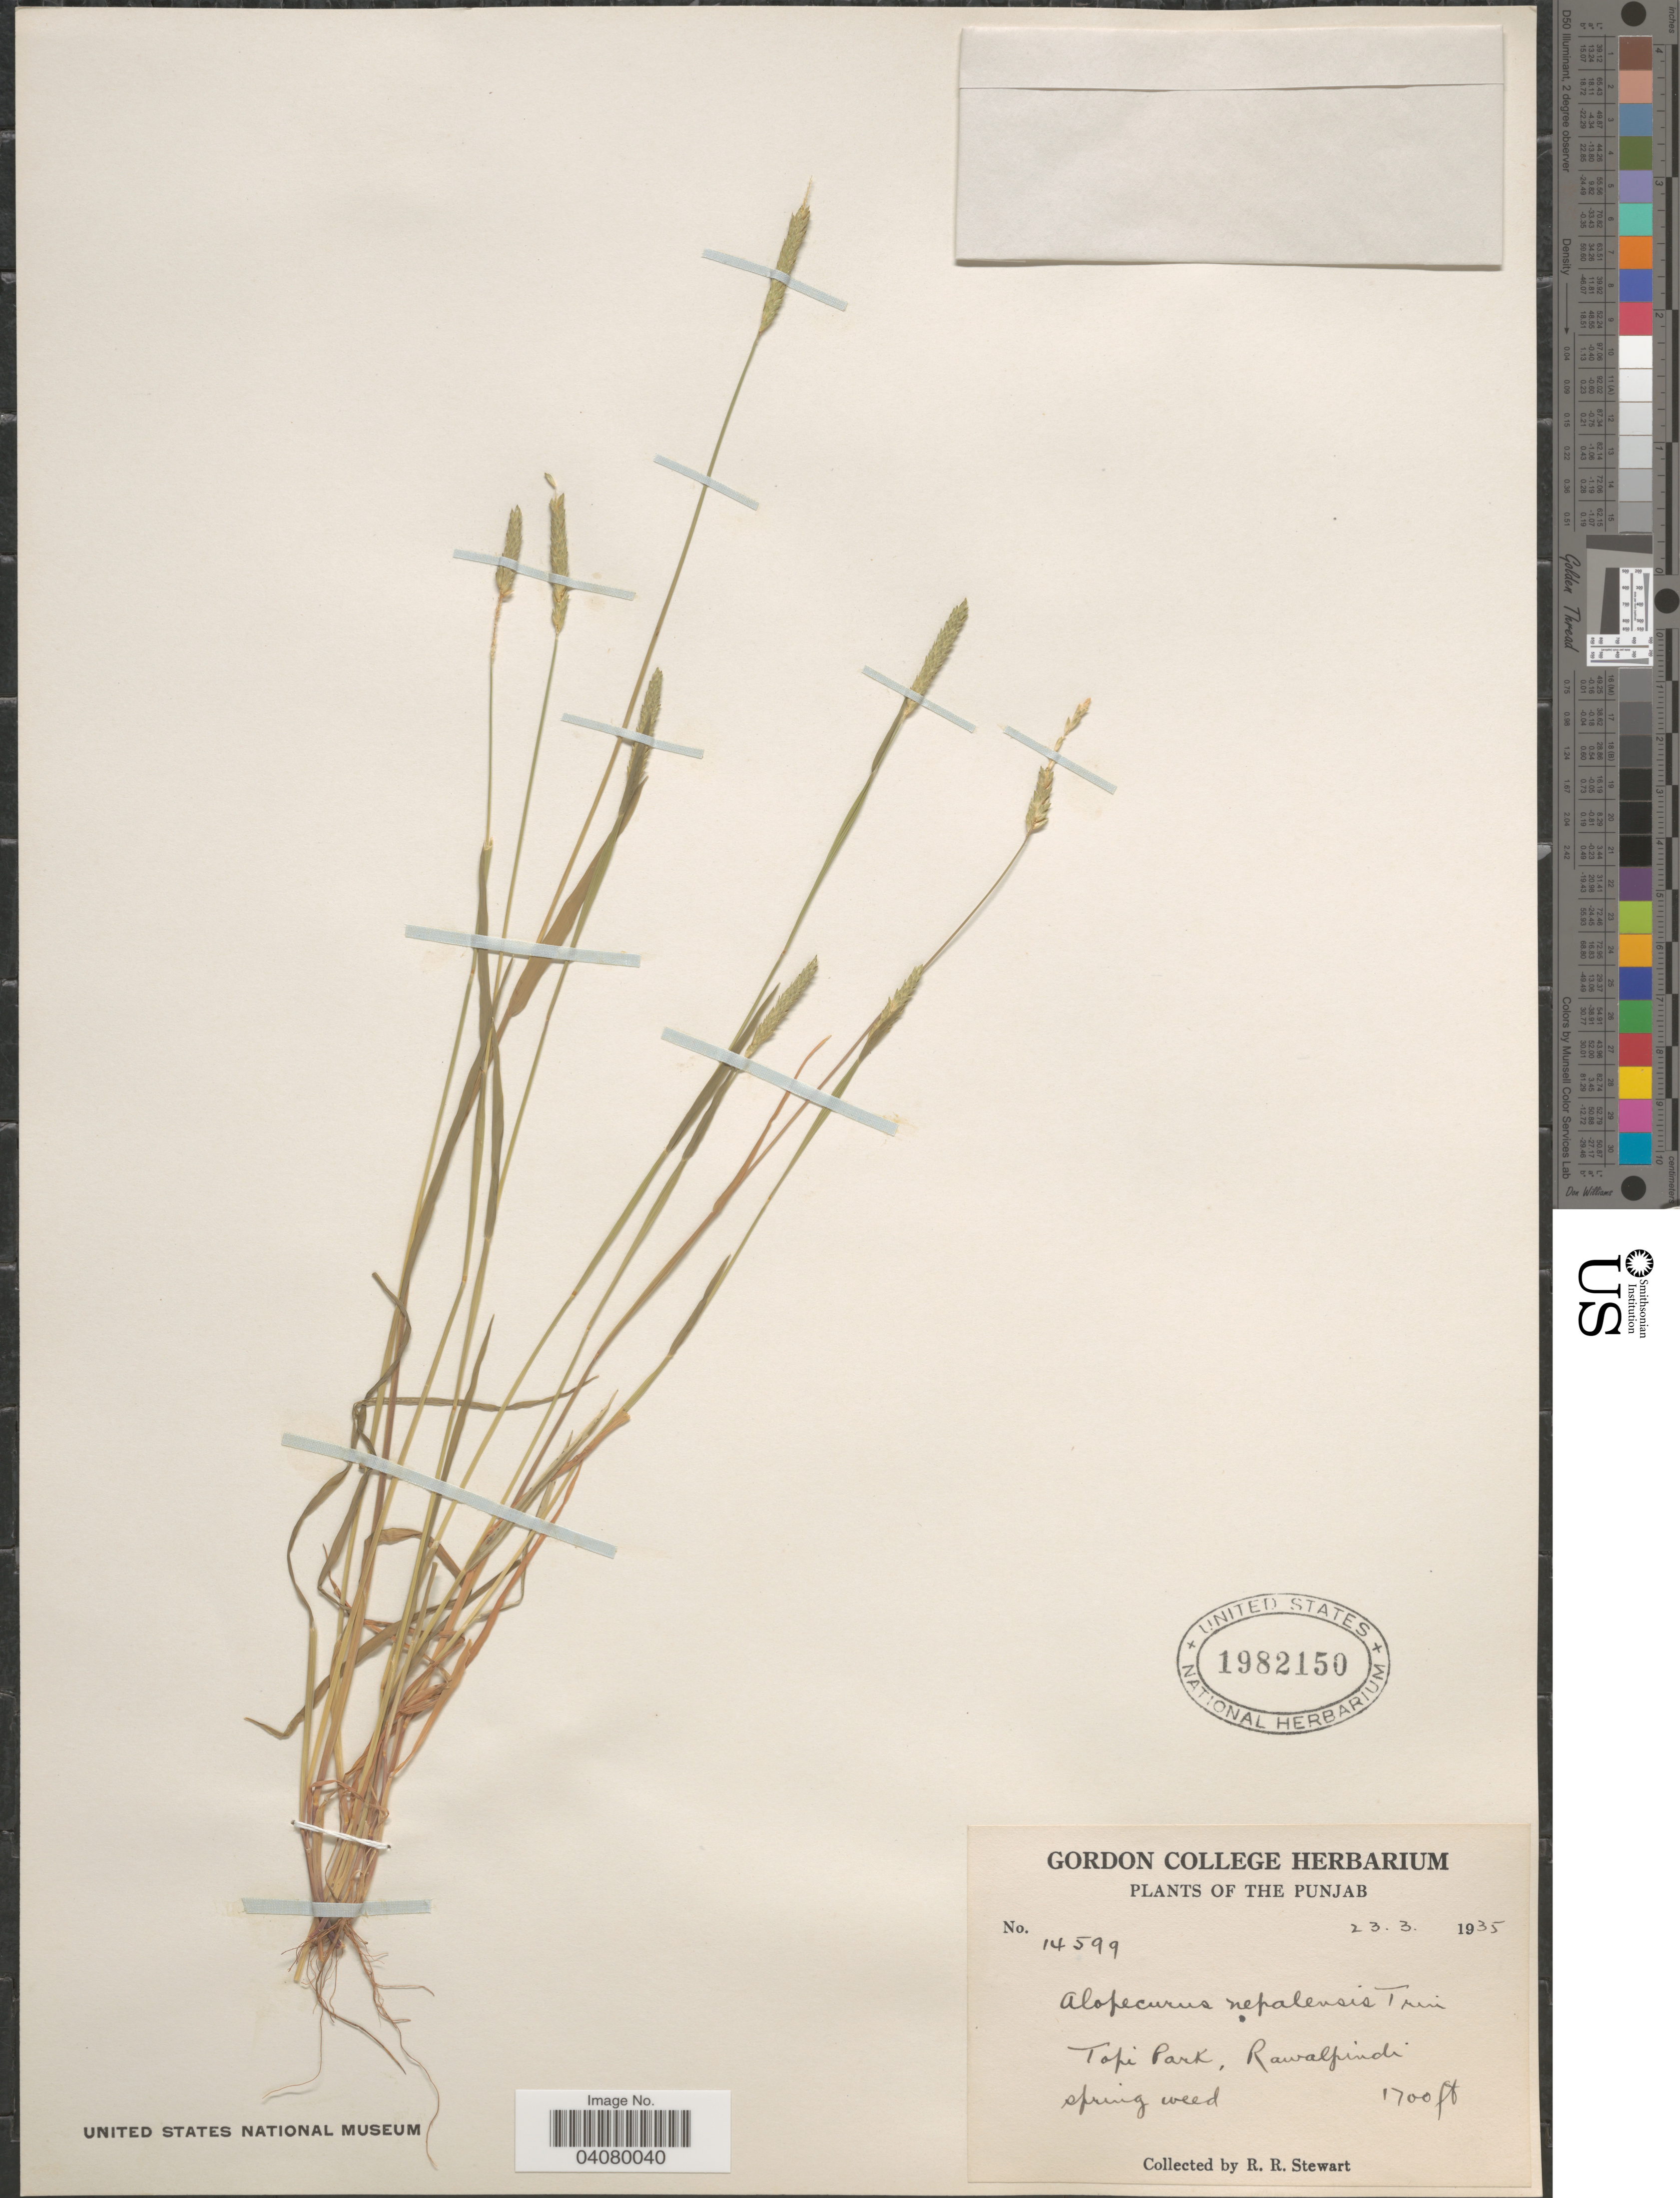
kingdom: Plantae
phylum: Tracheophyta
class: Liliopsida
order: Poales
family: Poaceae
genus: Alopecurus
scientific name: Alopecurus nepalensis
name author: Trin. ex Steud.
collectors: R. Stewart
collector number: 14599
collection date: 1935-03-23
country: Pakistan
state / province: Punjab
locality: Topi Park, Rawalpindi.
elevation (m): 518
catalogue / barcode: US 1982150